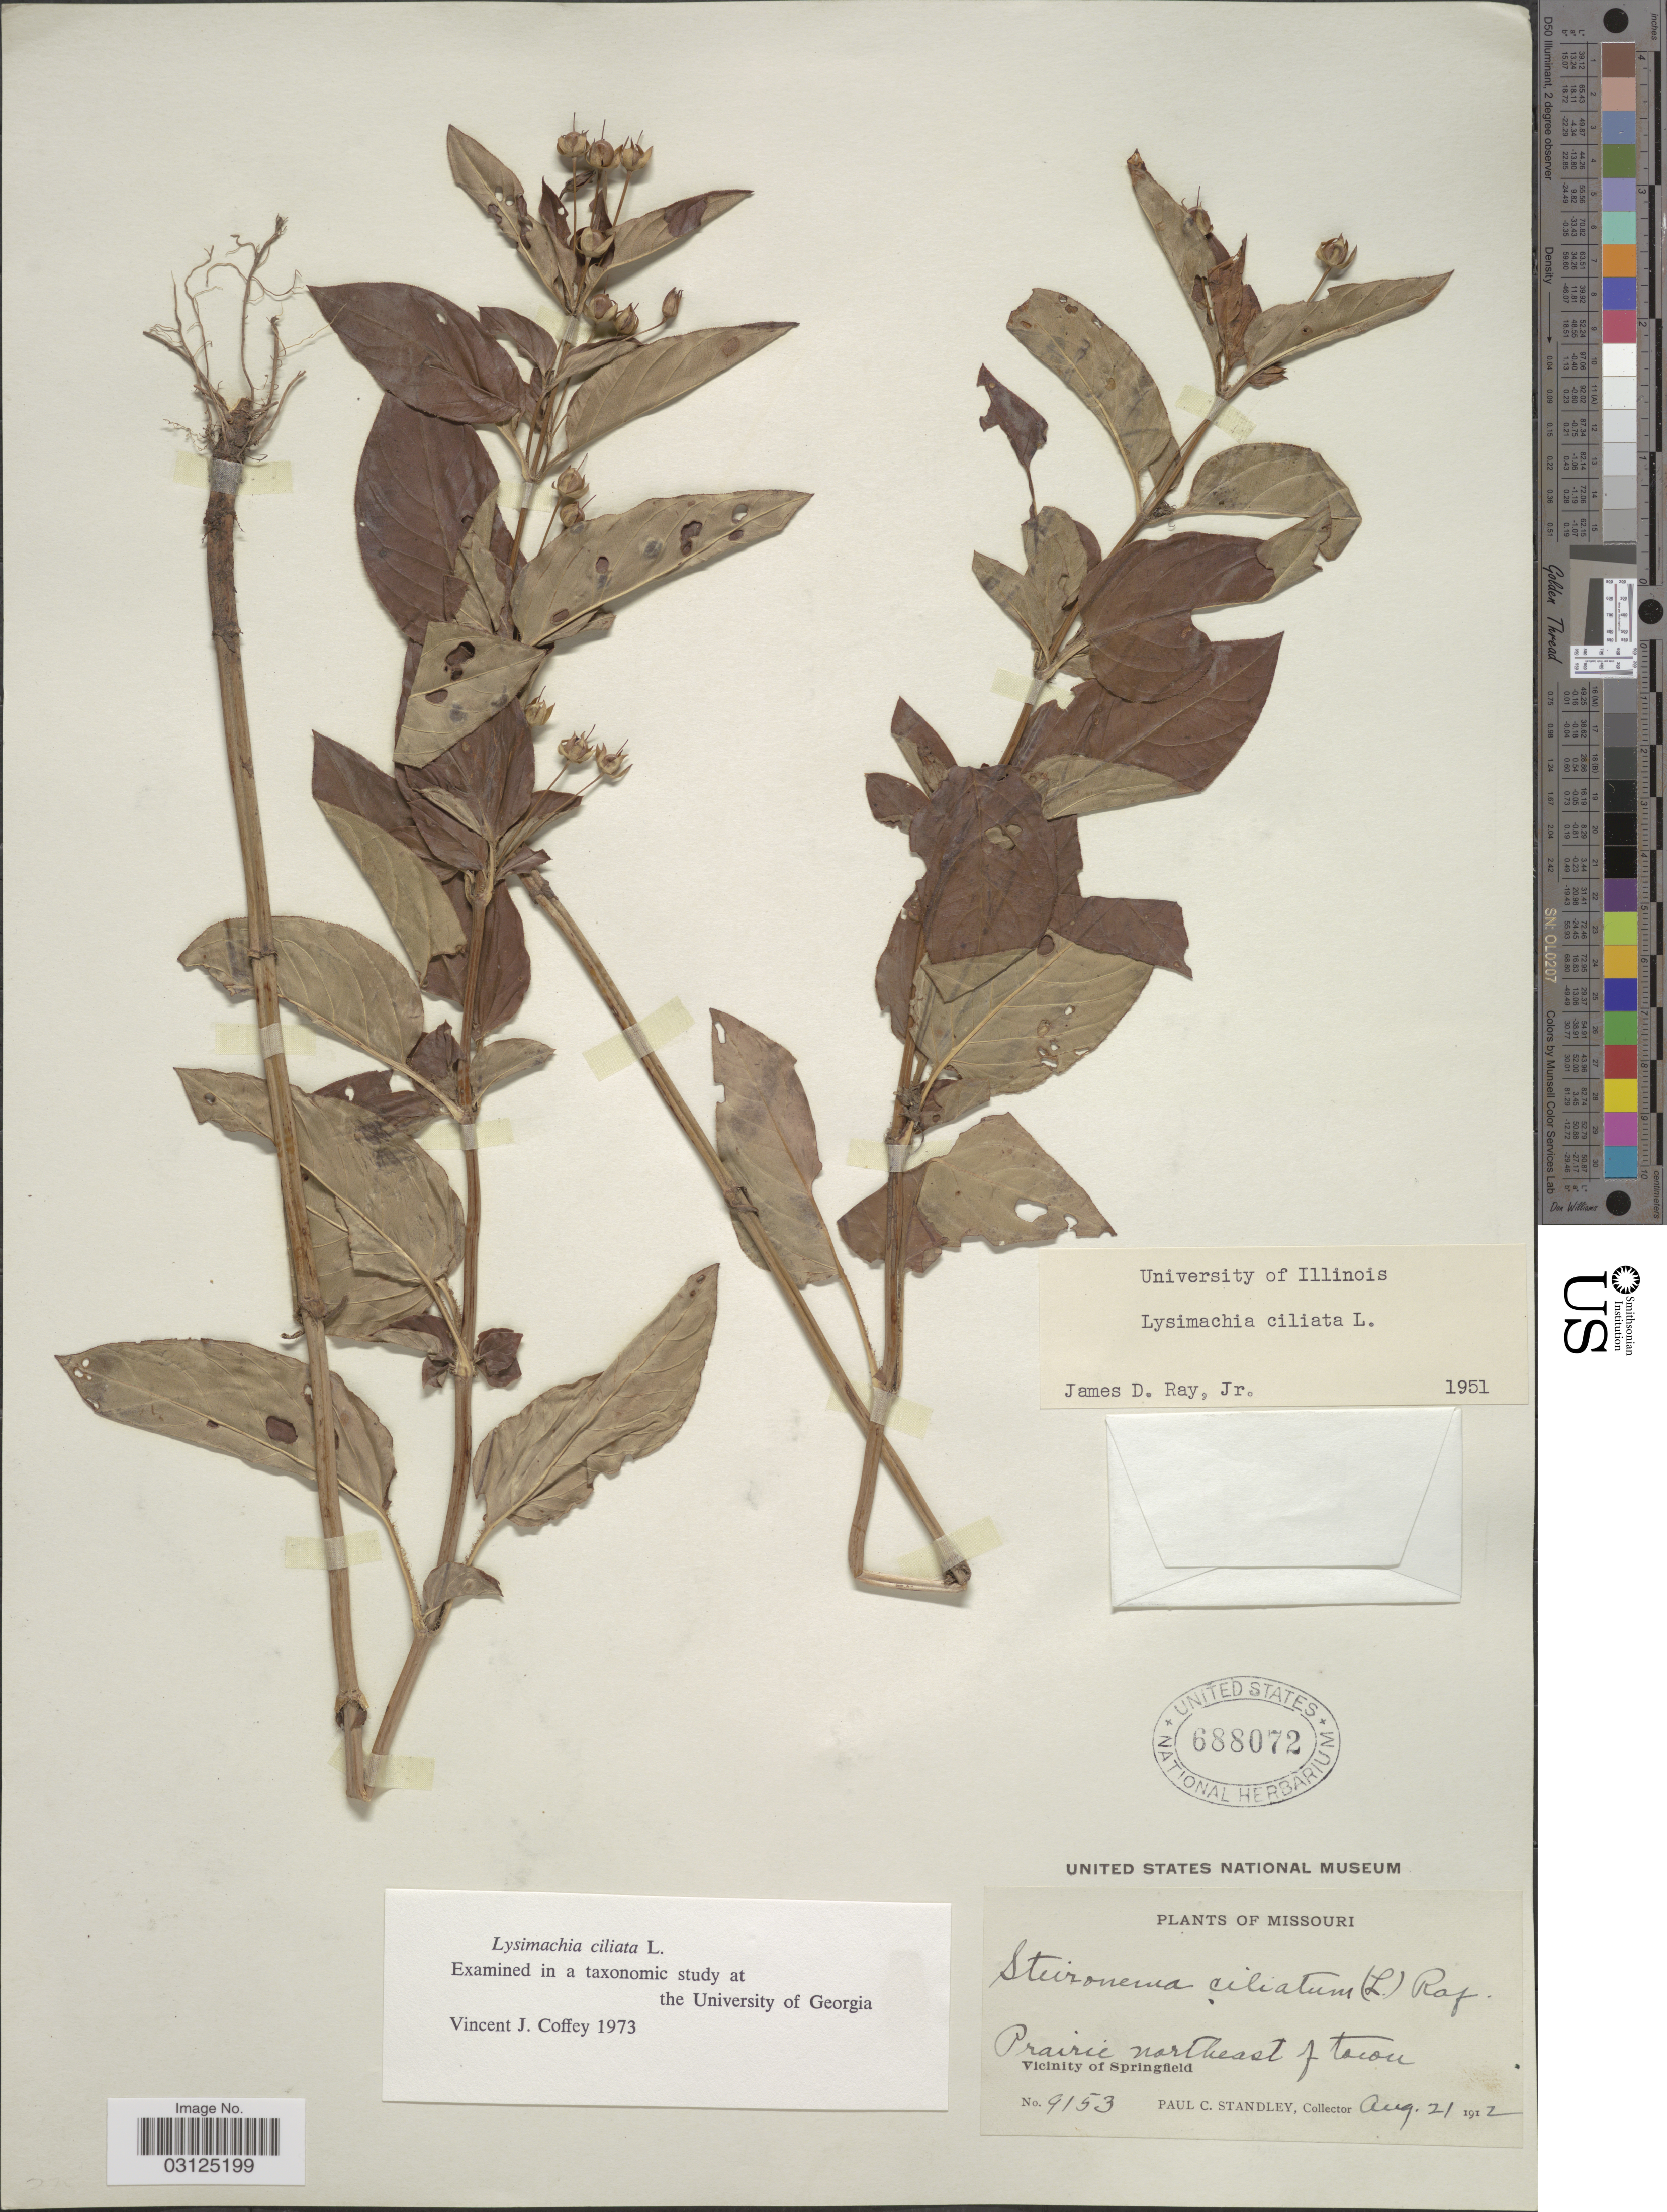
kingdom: Plantae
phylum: Tracheophyta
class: Magnoliopsida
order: Ericales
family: Primulaceae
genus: Lysimachia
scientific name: Lysimachia ciliata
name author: L.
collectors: P. C. Standley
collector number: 9153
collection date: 1912-08-21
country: United States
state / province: Missouri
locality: Prairie northeast of town. Vicinity of Springfield.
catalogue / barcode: US 688072